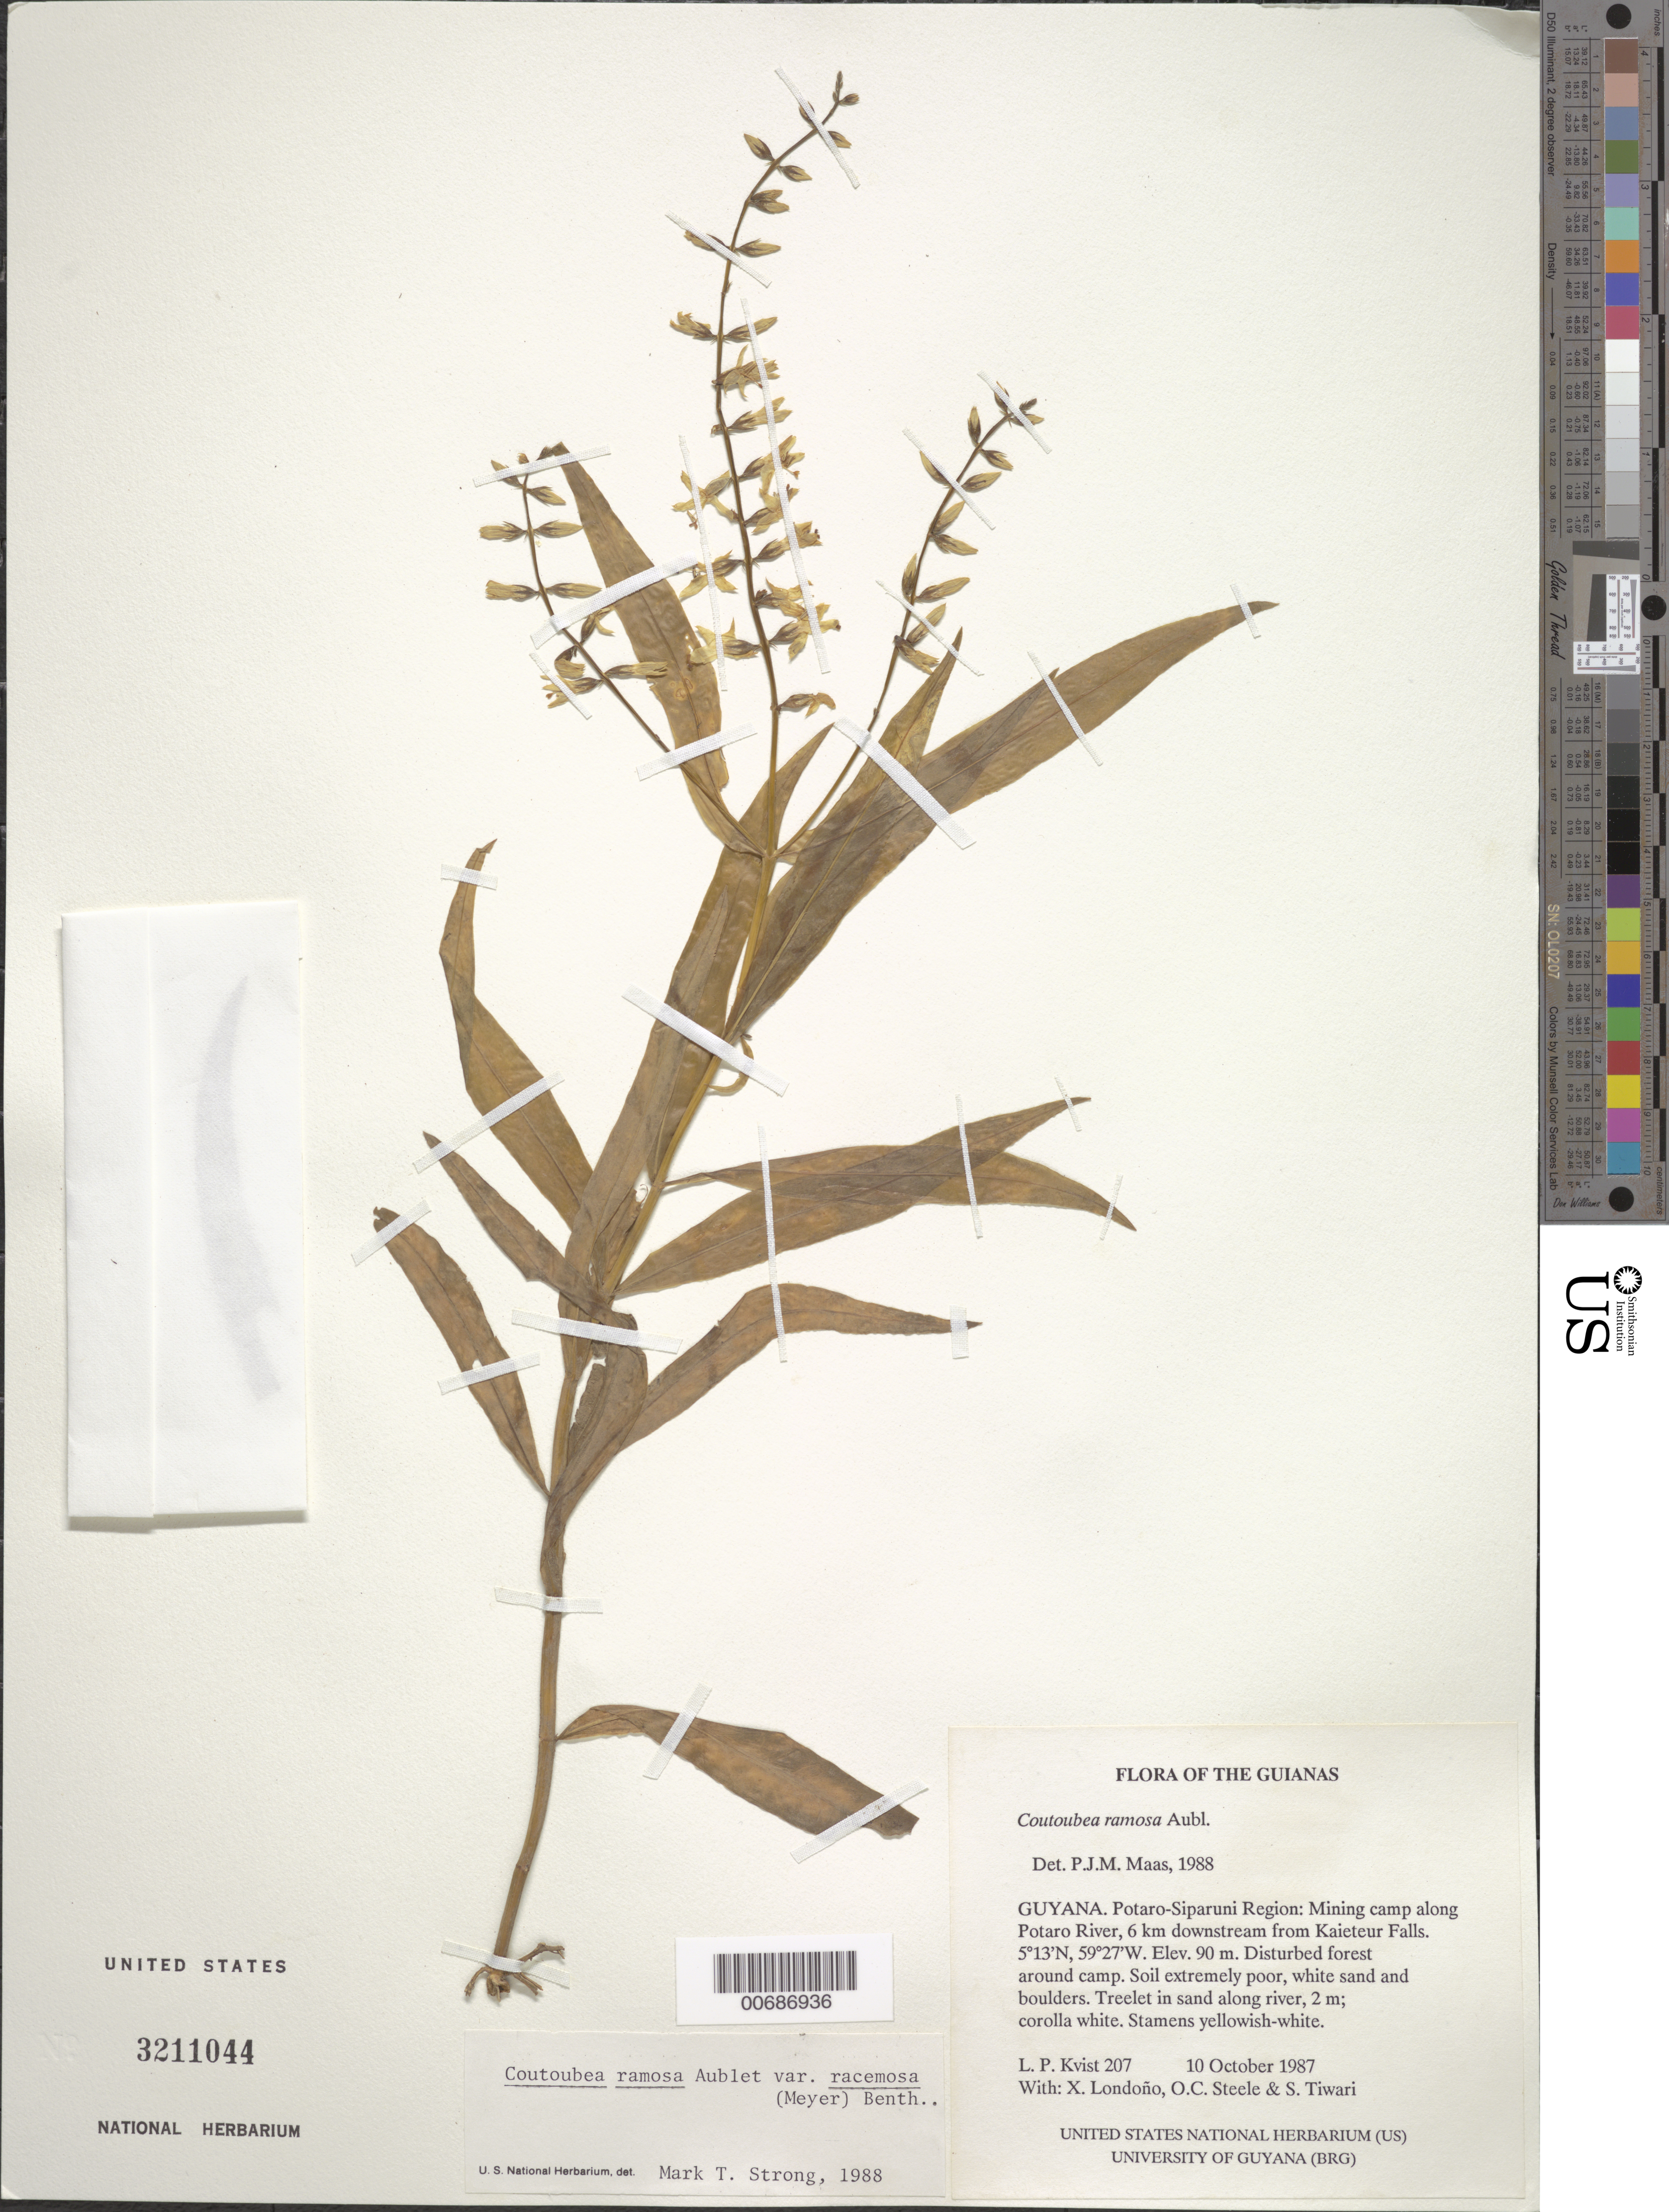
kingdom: Plantae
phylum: Tracheophyta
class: Magnoliopsida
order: Gentianales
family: Gentianaceae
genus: Coutoubea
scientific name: Coutoubea ramosa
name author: Aubl.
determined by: Maas, Paul J. M.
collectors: L. P. Kvist, X. Londoño, O. C. Steele & S. Tiwari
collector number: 207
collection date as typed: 10 October 1987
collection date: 1987-10-10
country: Guyana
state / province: Potaro-Siparuni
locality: Mining camp along Potaro River, 6 km downstream from Kaieteur Falls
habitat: Disturbed forest around camp. Soil extremely poor, white sand and boulders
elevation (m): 90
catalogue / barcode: US 3211044